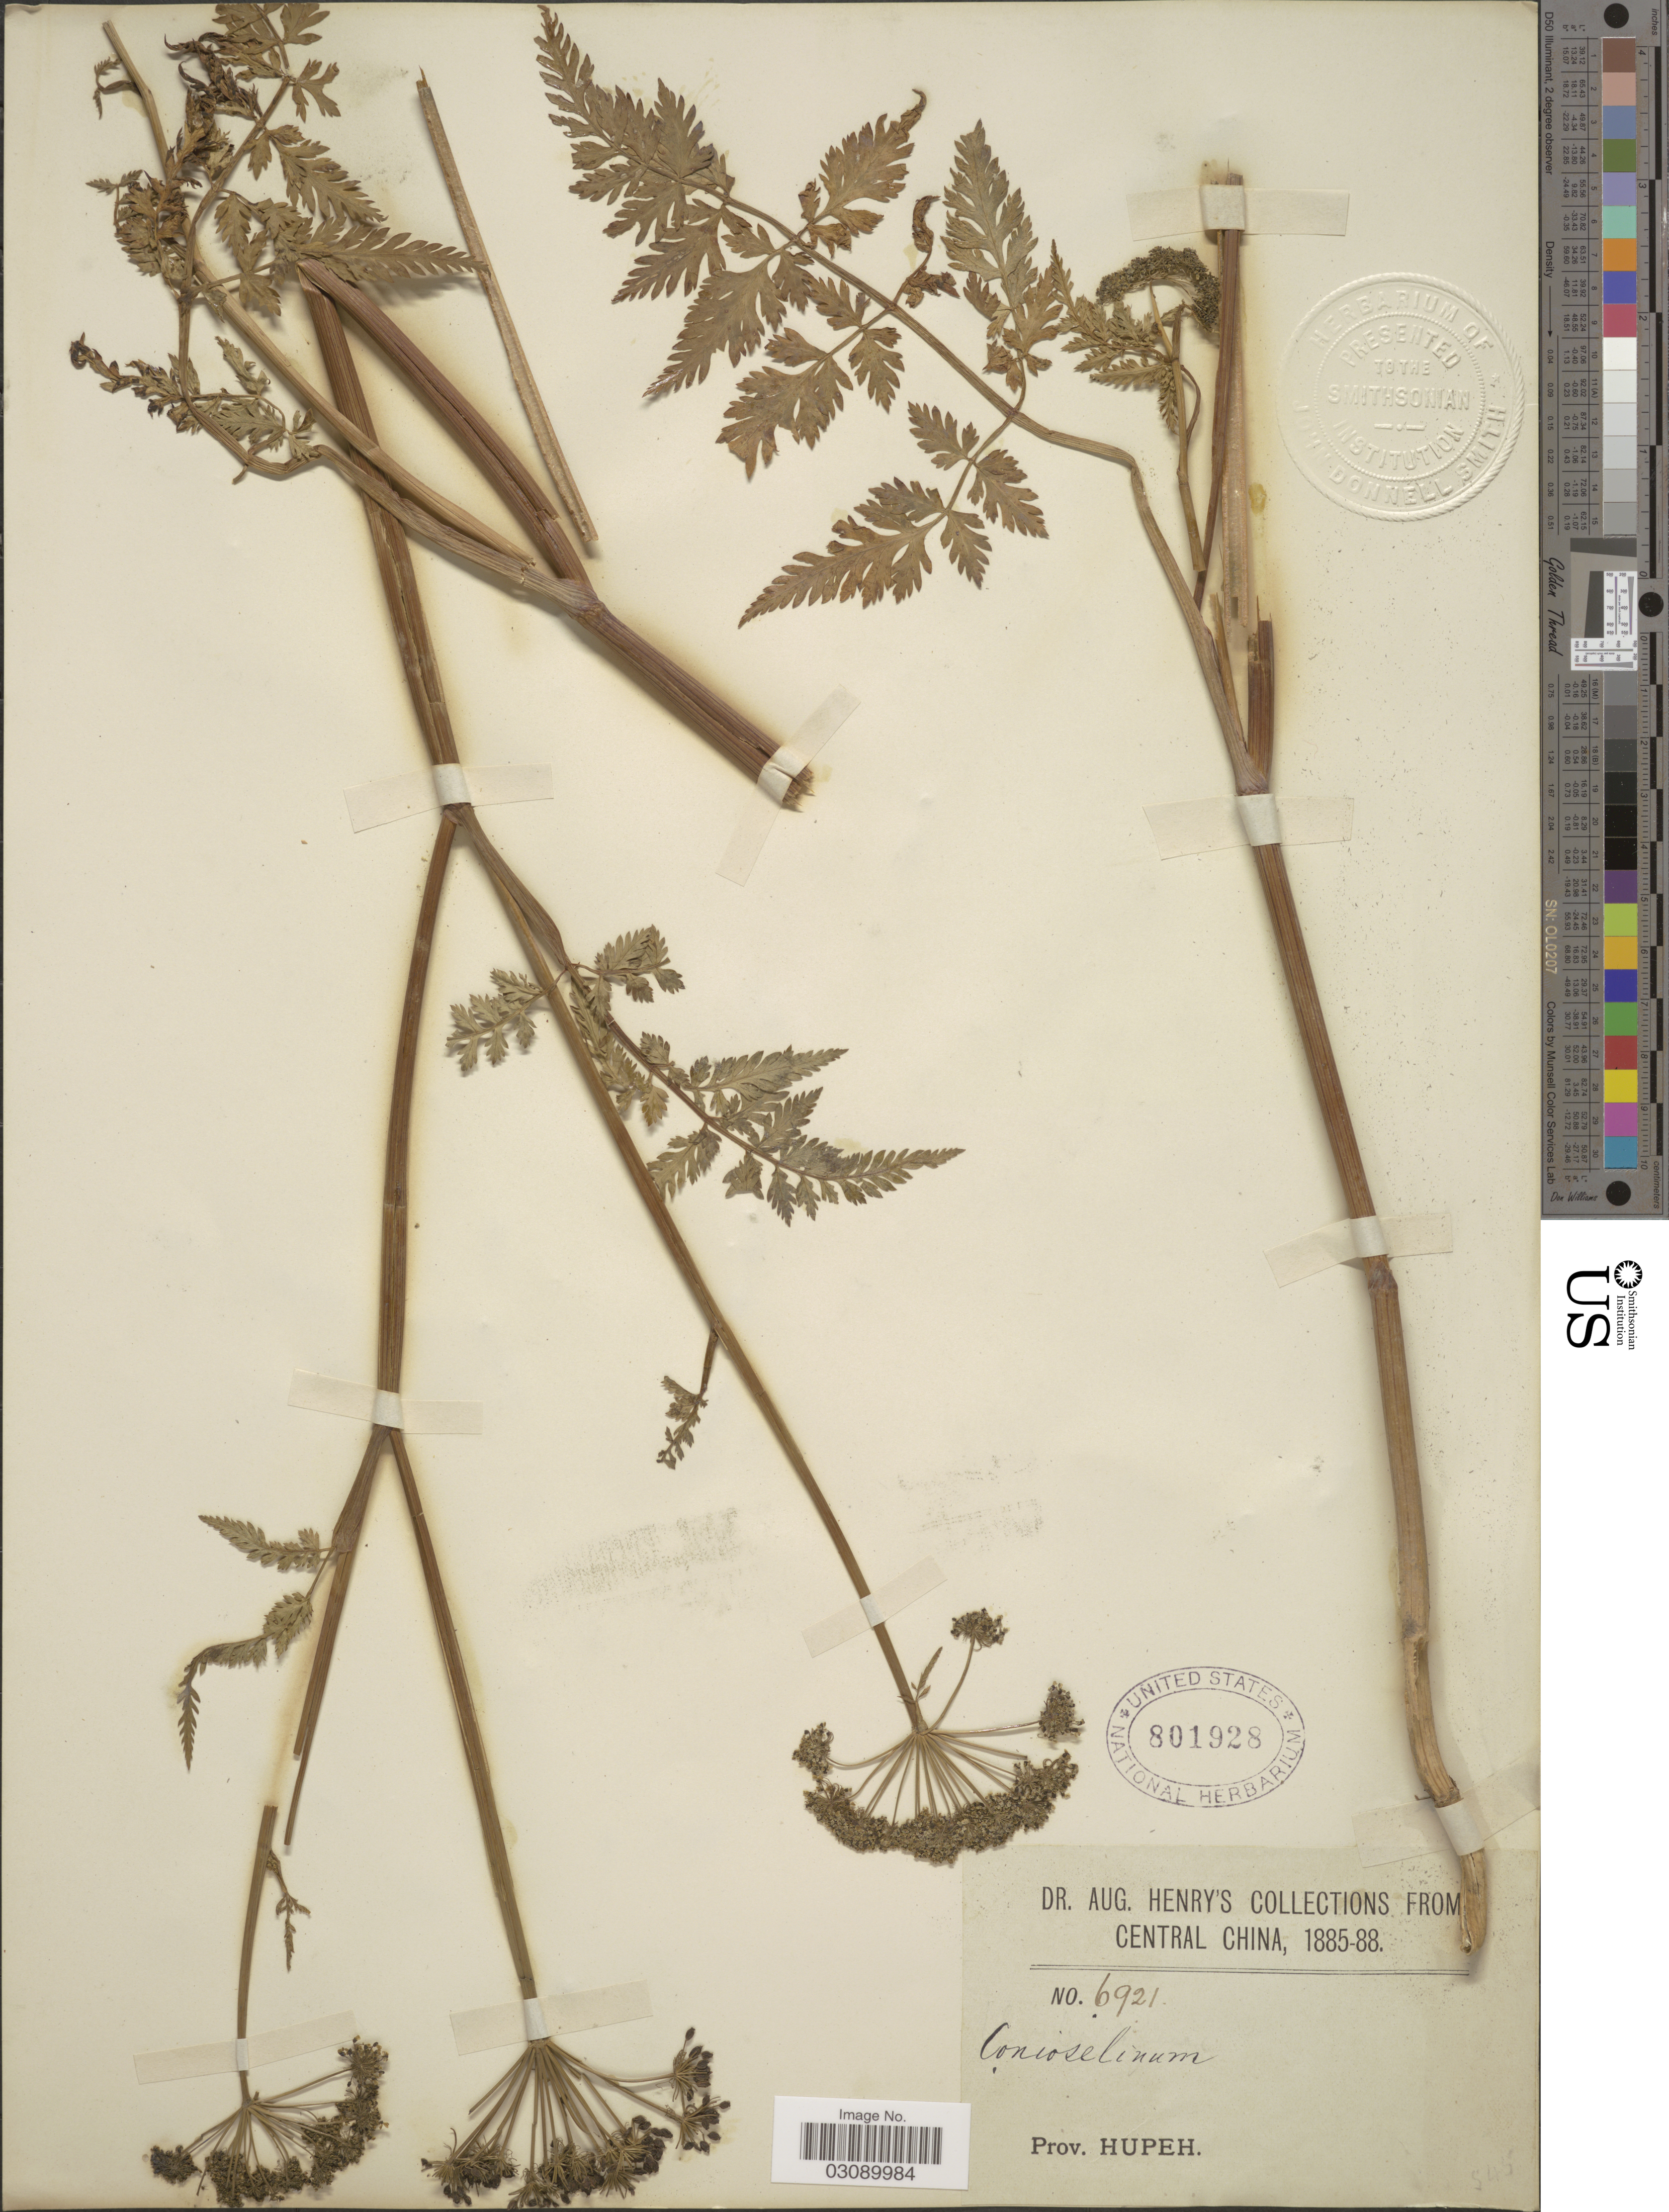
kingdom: Plantae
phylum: Tracheophyta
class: Magnoliopsida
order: Apiales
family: Apiaceae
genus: Conioselinum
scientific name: Conioselinum sp.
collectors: A. Henry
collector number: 6921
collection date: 1885/1888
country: China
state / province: Hubei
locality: Central China. Prov. Hupeh.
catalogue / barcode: US 801928